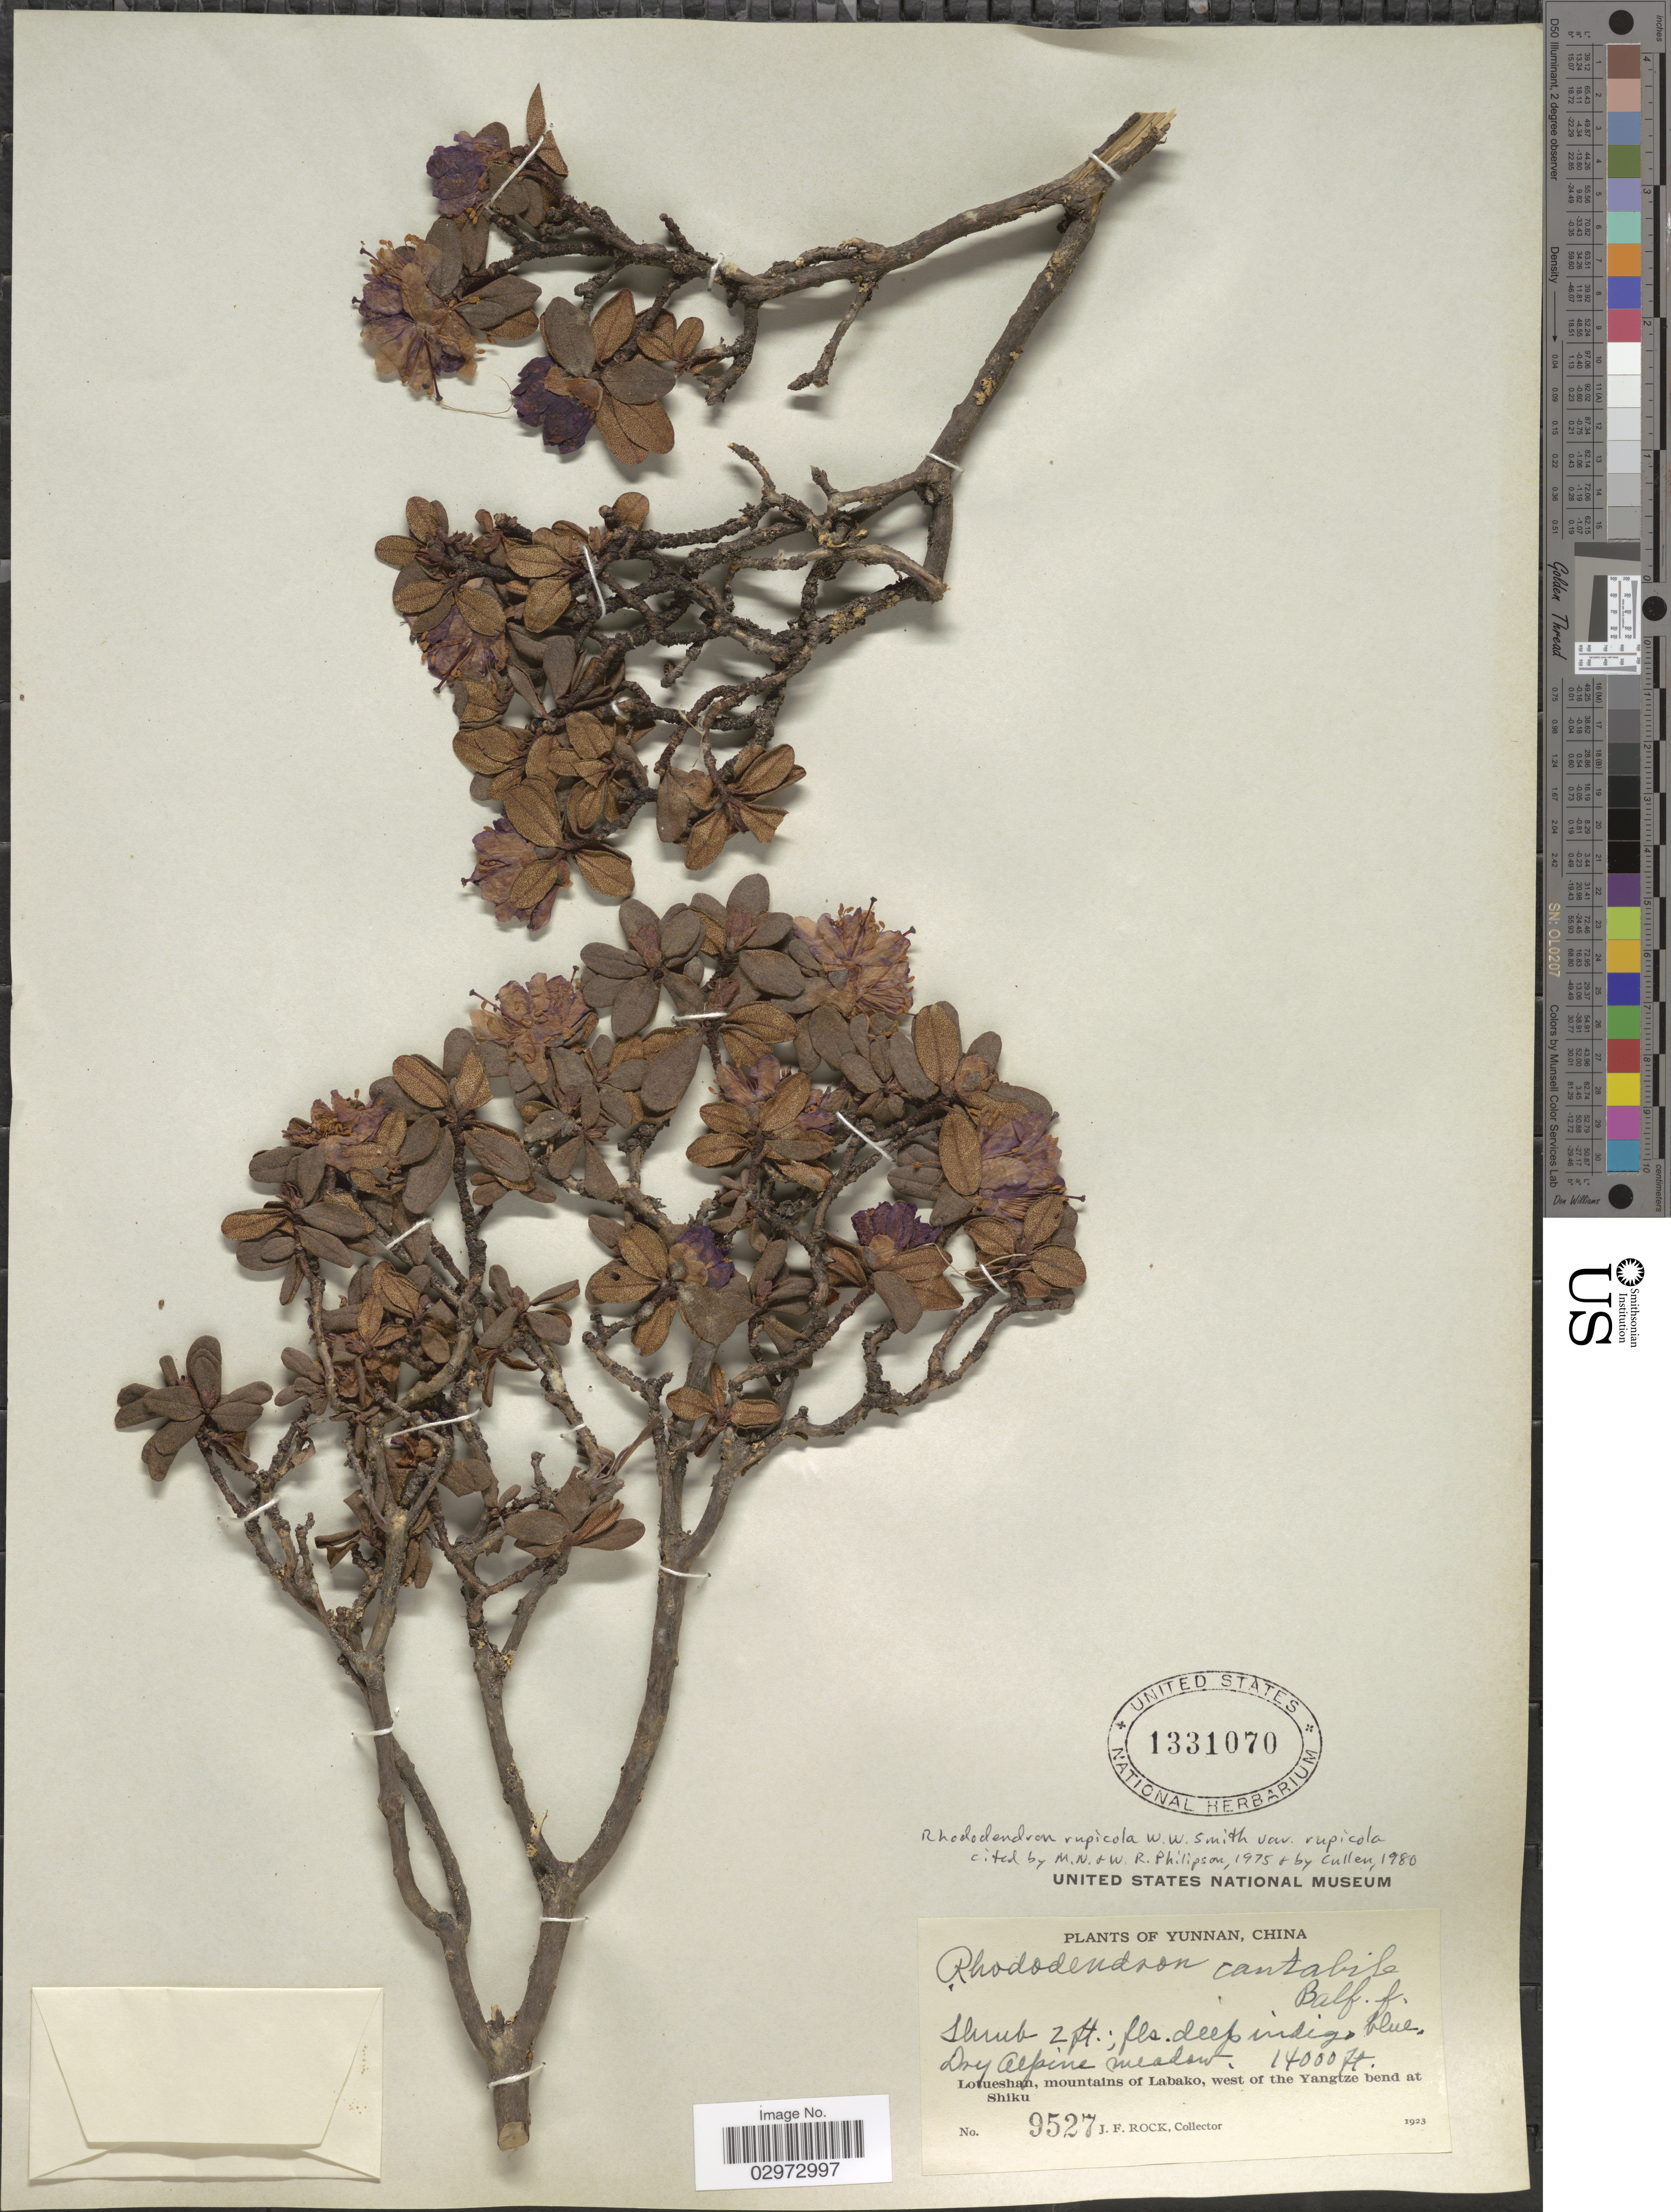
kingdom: Plantae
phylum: Tracheophyta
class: Magnoliopsida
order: Ericales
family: Ericaceae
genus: Rhododendron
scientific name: Rhododendron rupicola var. rupicola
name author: W.W. Sm.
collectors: J. Rock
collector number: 9527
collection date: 1923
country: China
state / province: Yunnan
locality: Dry Alpine meadow. Lotueshan, mountains of Labako, west of the Yangtze bend at Shiku.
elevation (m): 4267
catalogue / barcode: US 1331070